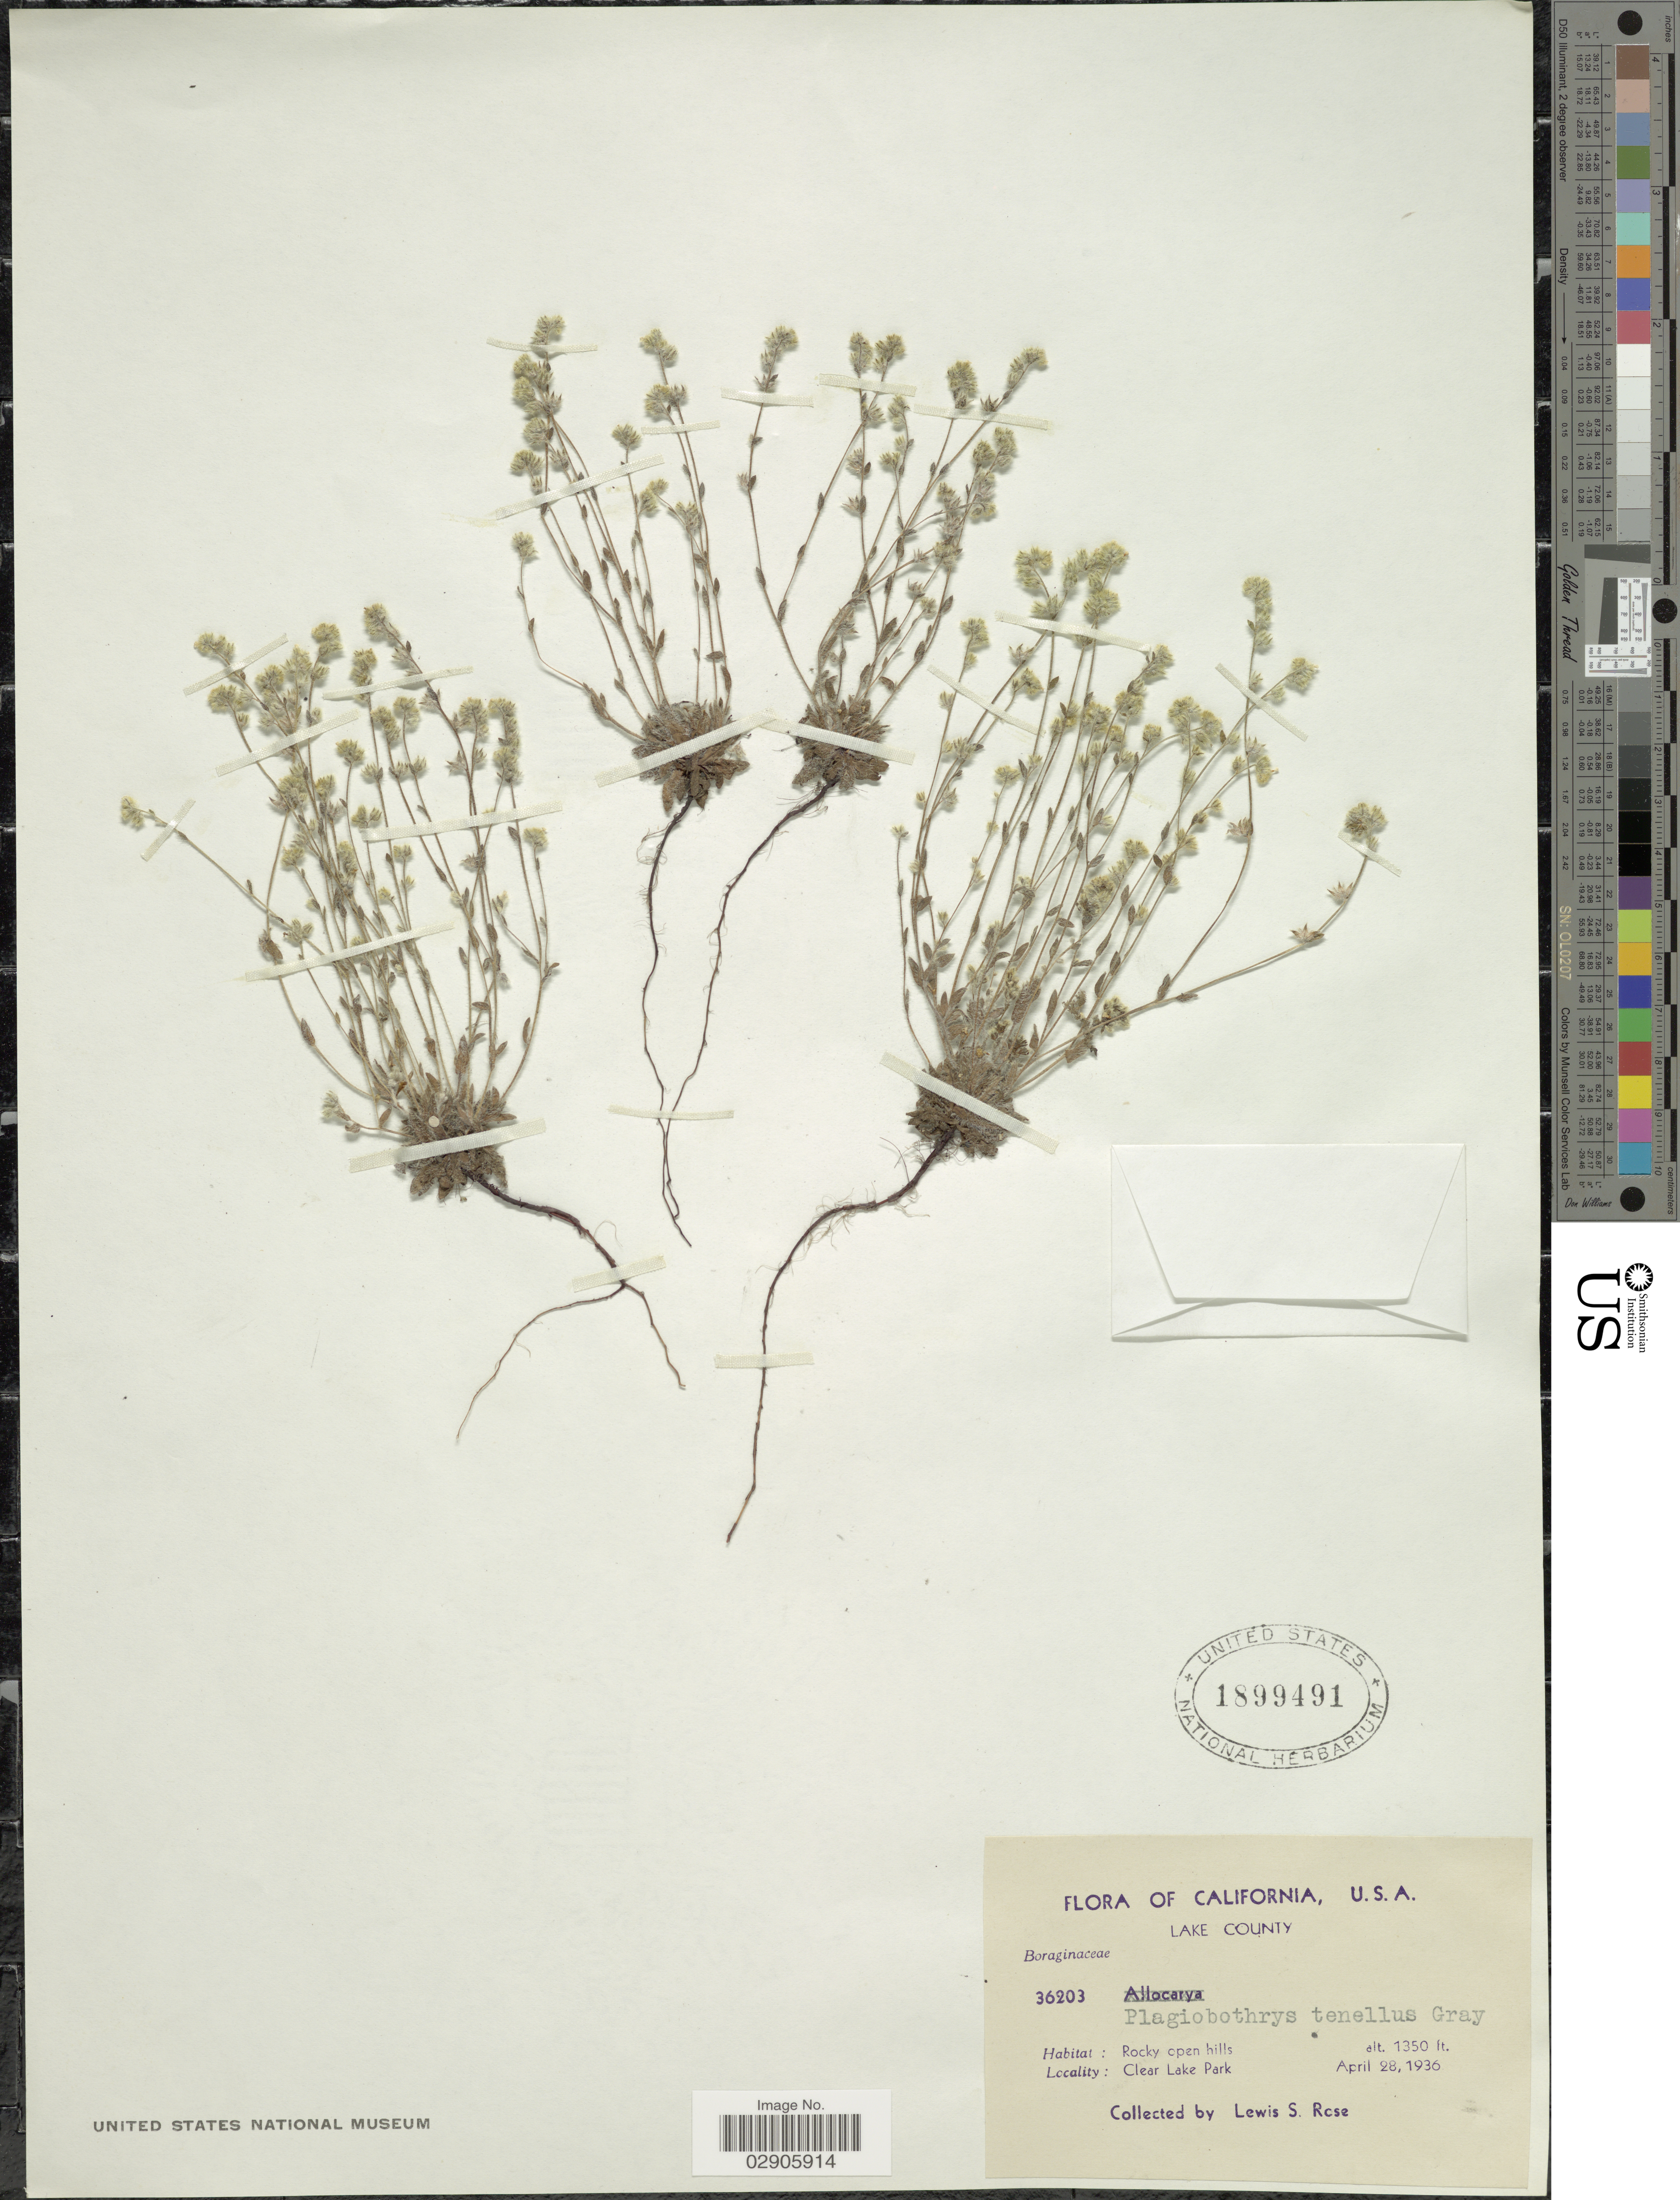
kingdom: Plantae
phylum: Tracheophyta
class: Magnoliopsida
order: Boraginales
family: Boraginaceae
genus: Plagiobothrys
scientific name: Plagiobothrys tenellus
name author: (Nutt.) A. Gray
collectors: L. S. Rose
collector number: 36203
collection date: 1936-04-28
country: United States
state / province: California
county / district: Lake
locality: Lake County. Clear Lake Park.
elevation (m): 411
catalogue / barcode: US 1899491